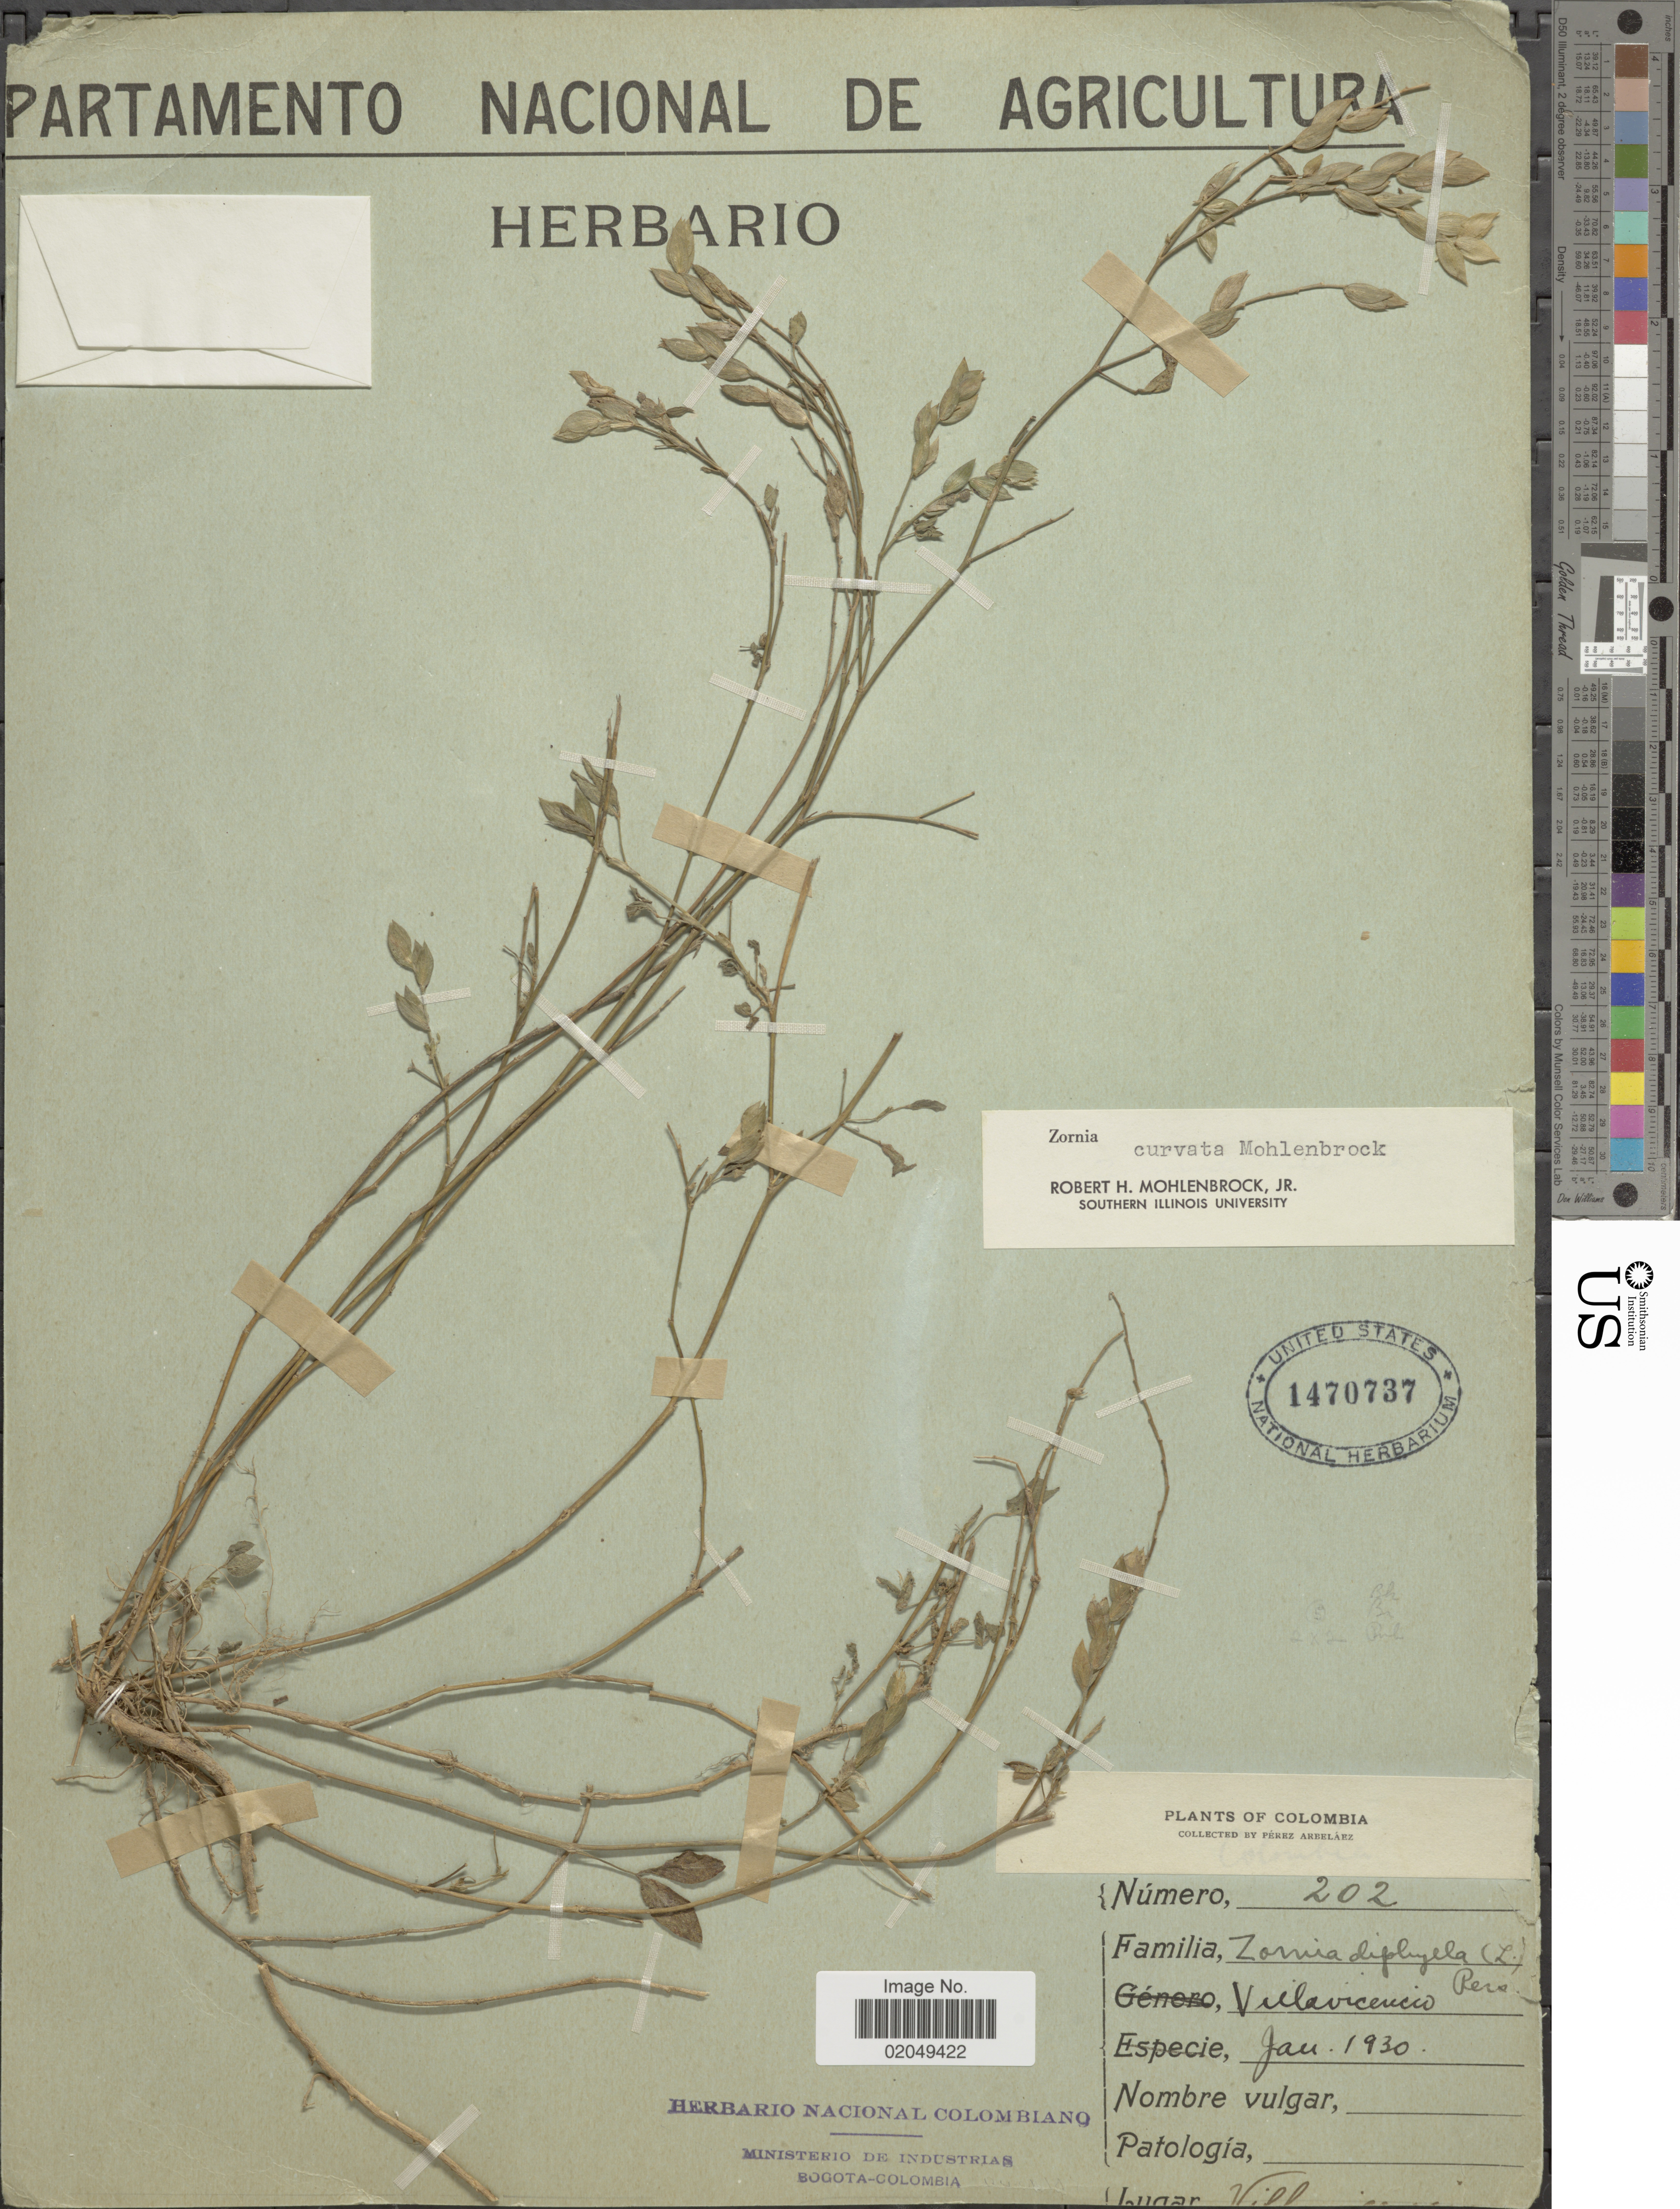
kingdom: Plantae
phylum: Tracheophyta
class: Magnoliopsida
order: Fabales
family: Fabaceae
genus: Zornia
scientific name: Zornia curvata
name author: Mohlenbr.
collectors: P. Arbelaez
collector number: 202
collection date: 1930-01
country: Colombia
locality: Villaciencio, [illegible text]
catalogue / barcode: US 1470737